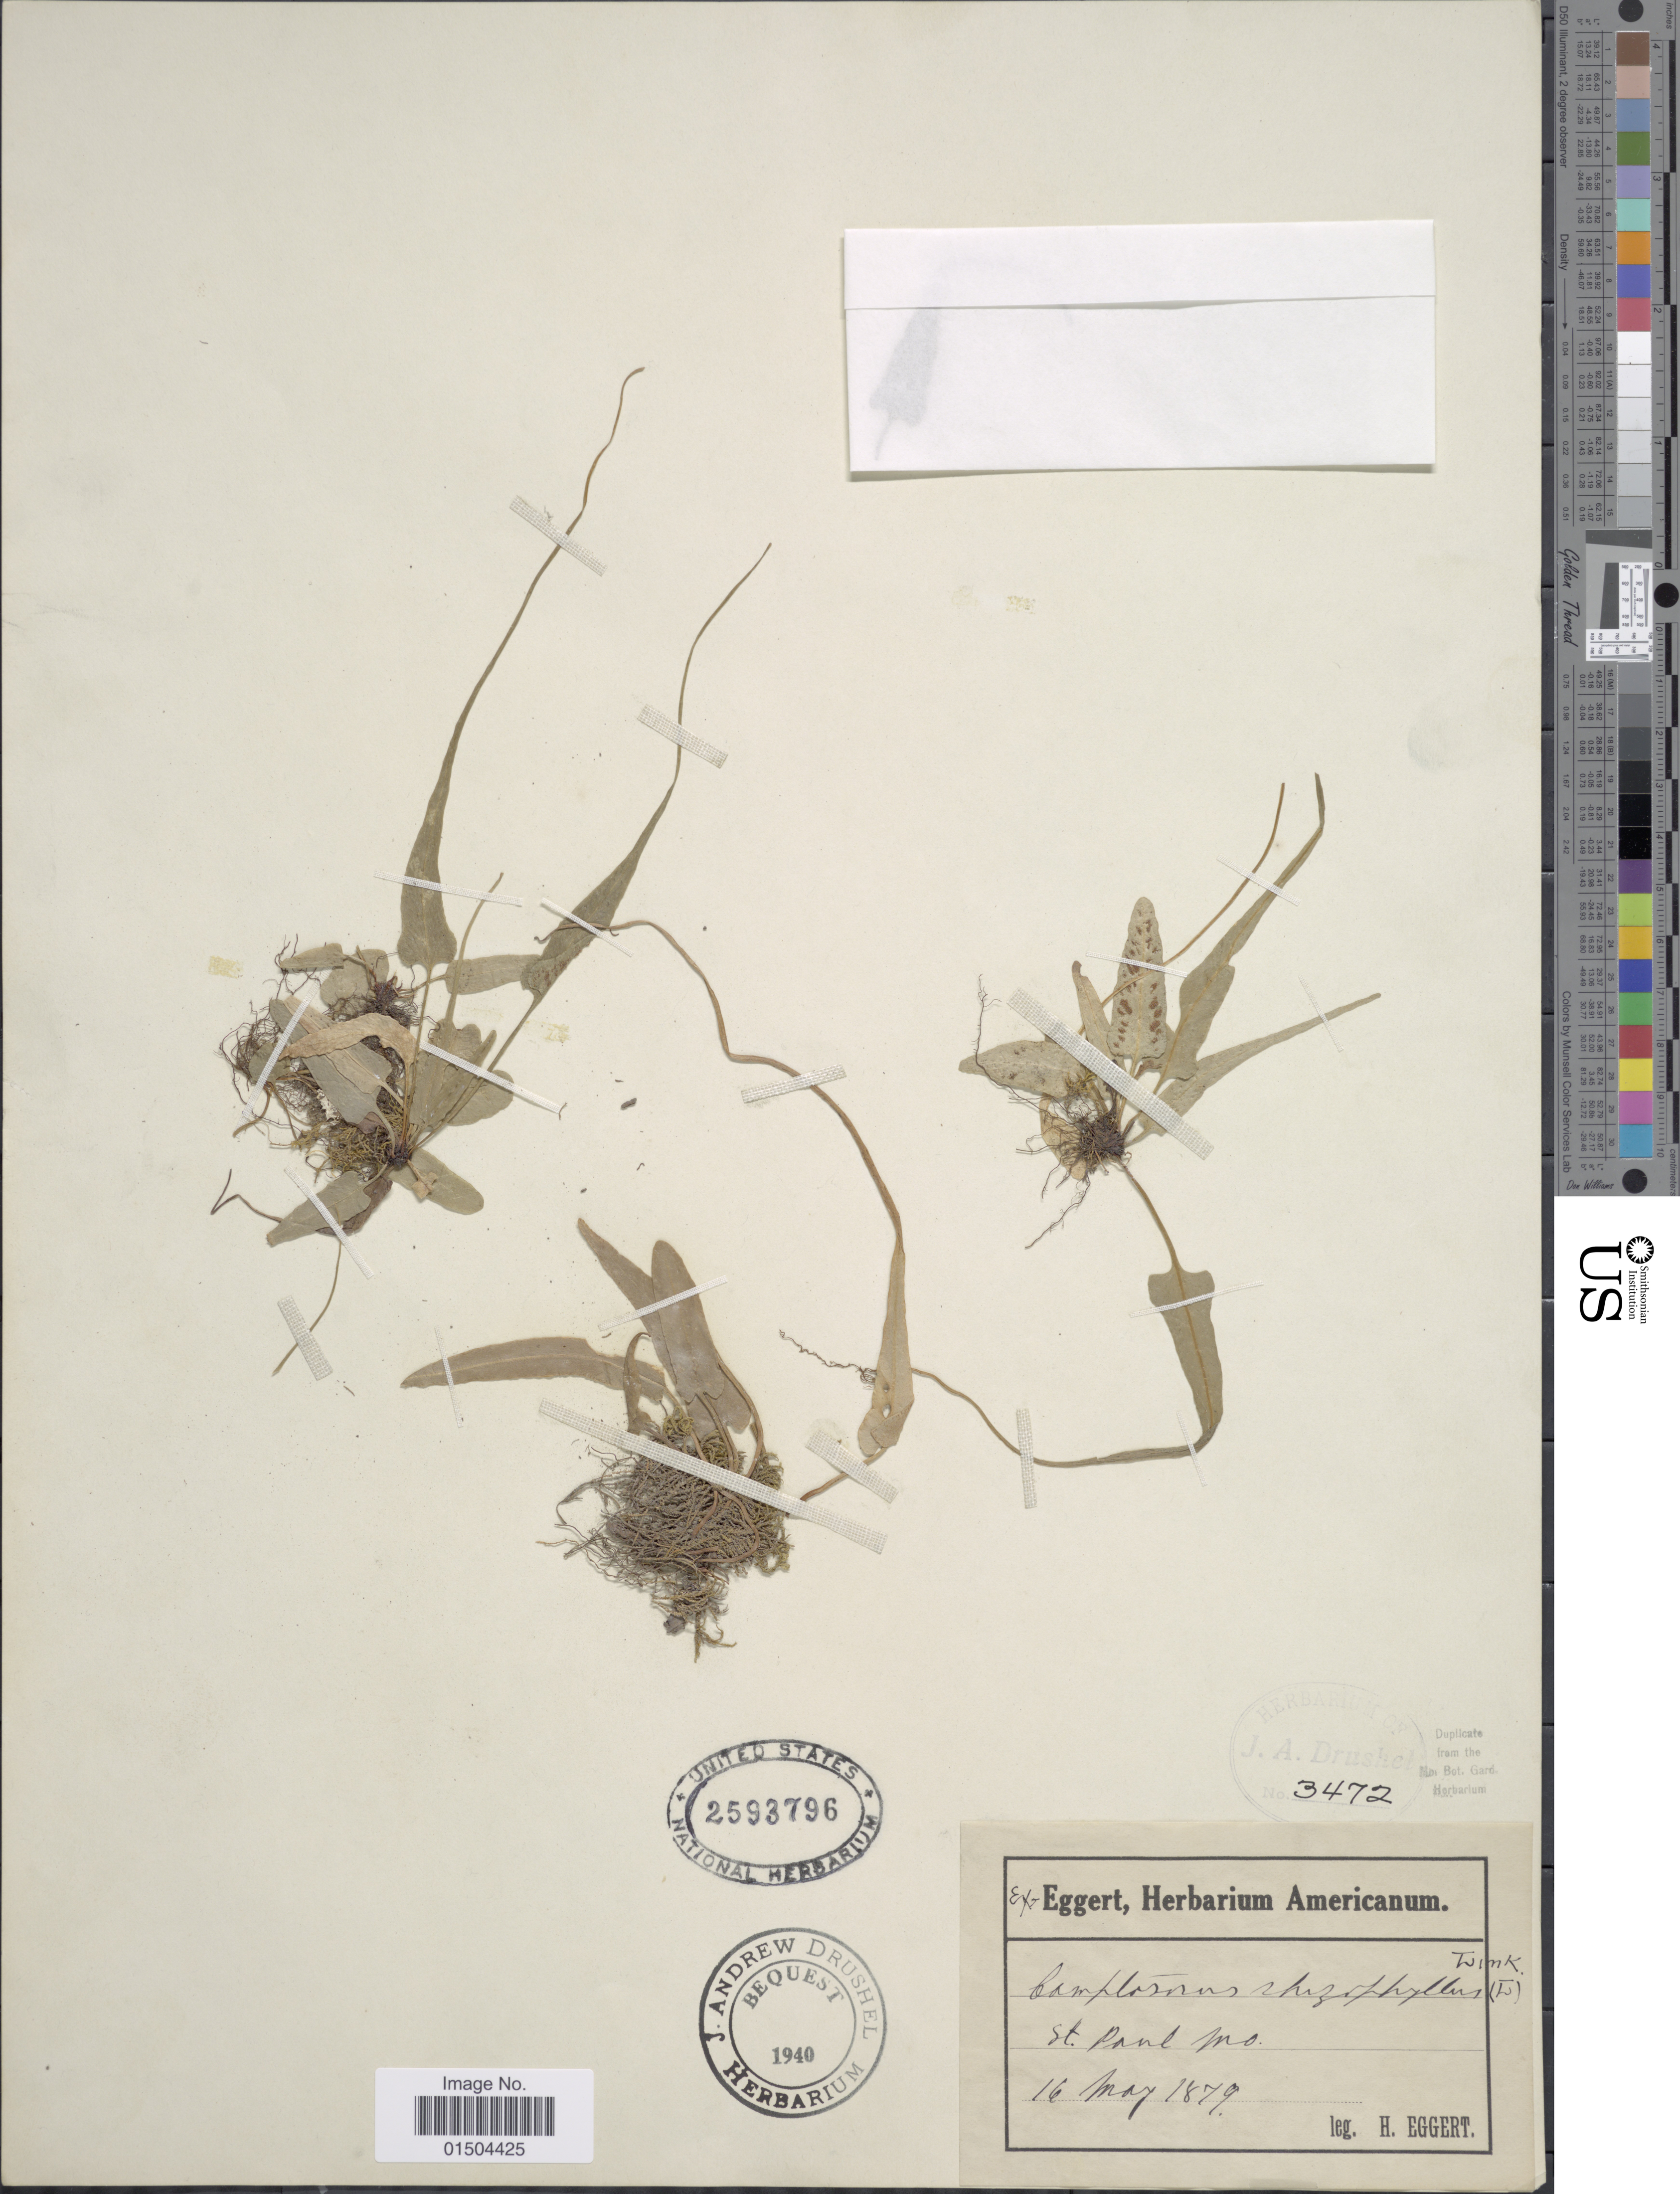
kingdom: Plantae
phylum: Tracheophyta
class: Polypodiopsida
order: Polypodiales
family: Aspleniaceae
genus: Asplenium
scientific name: Asplenium rhizophyllum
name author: L.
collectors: H. Eggert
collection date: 1879-05-16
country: United States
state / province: Missouri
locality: St. Paul.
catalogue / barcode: US 2593796